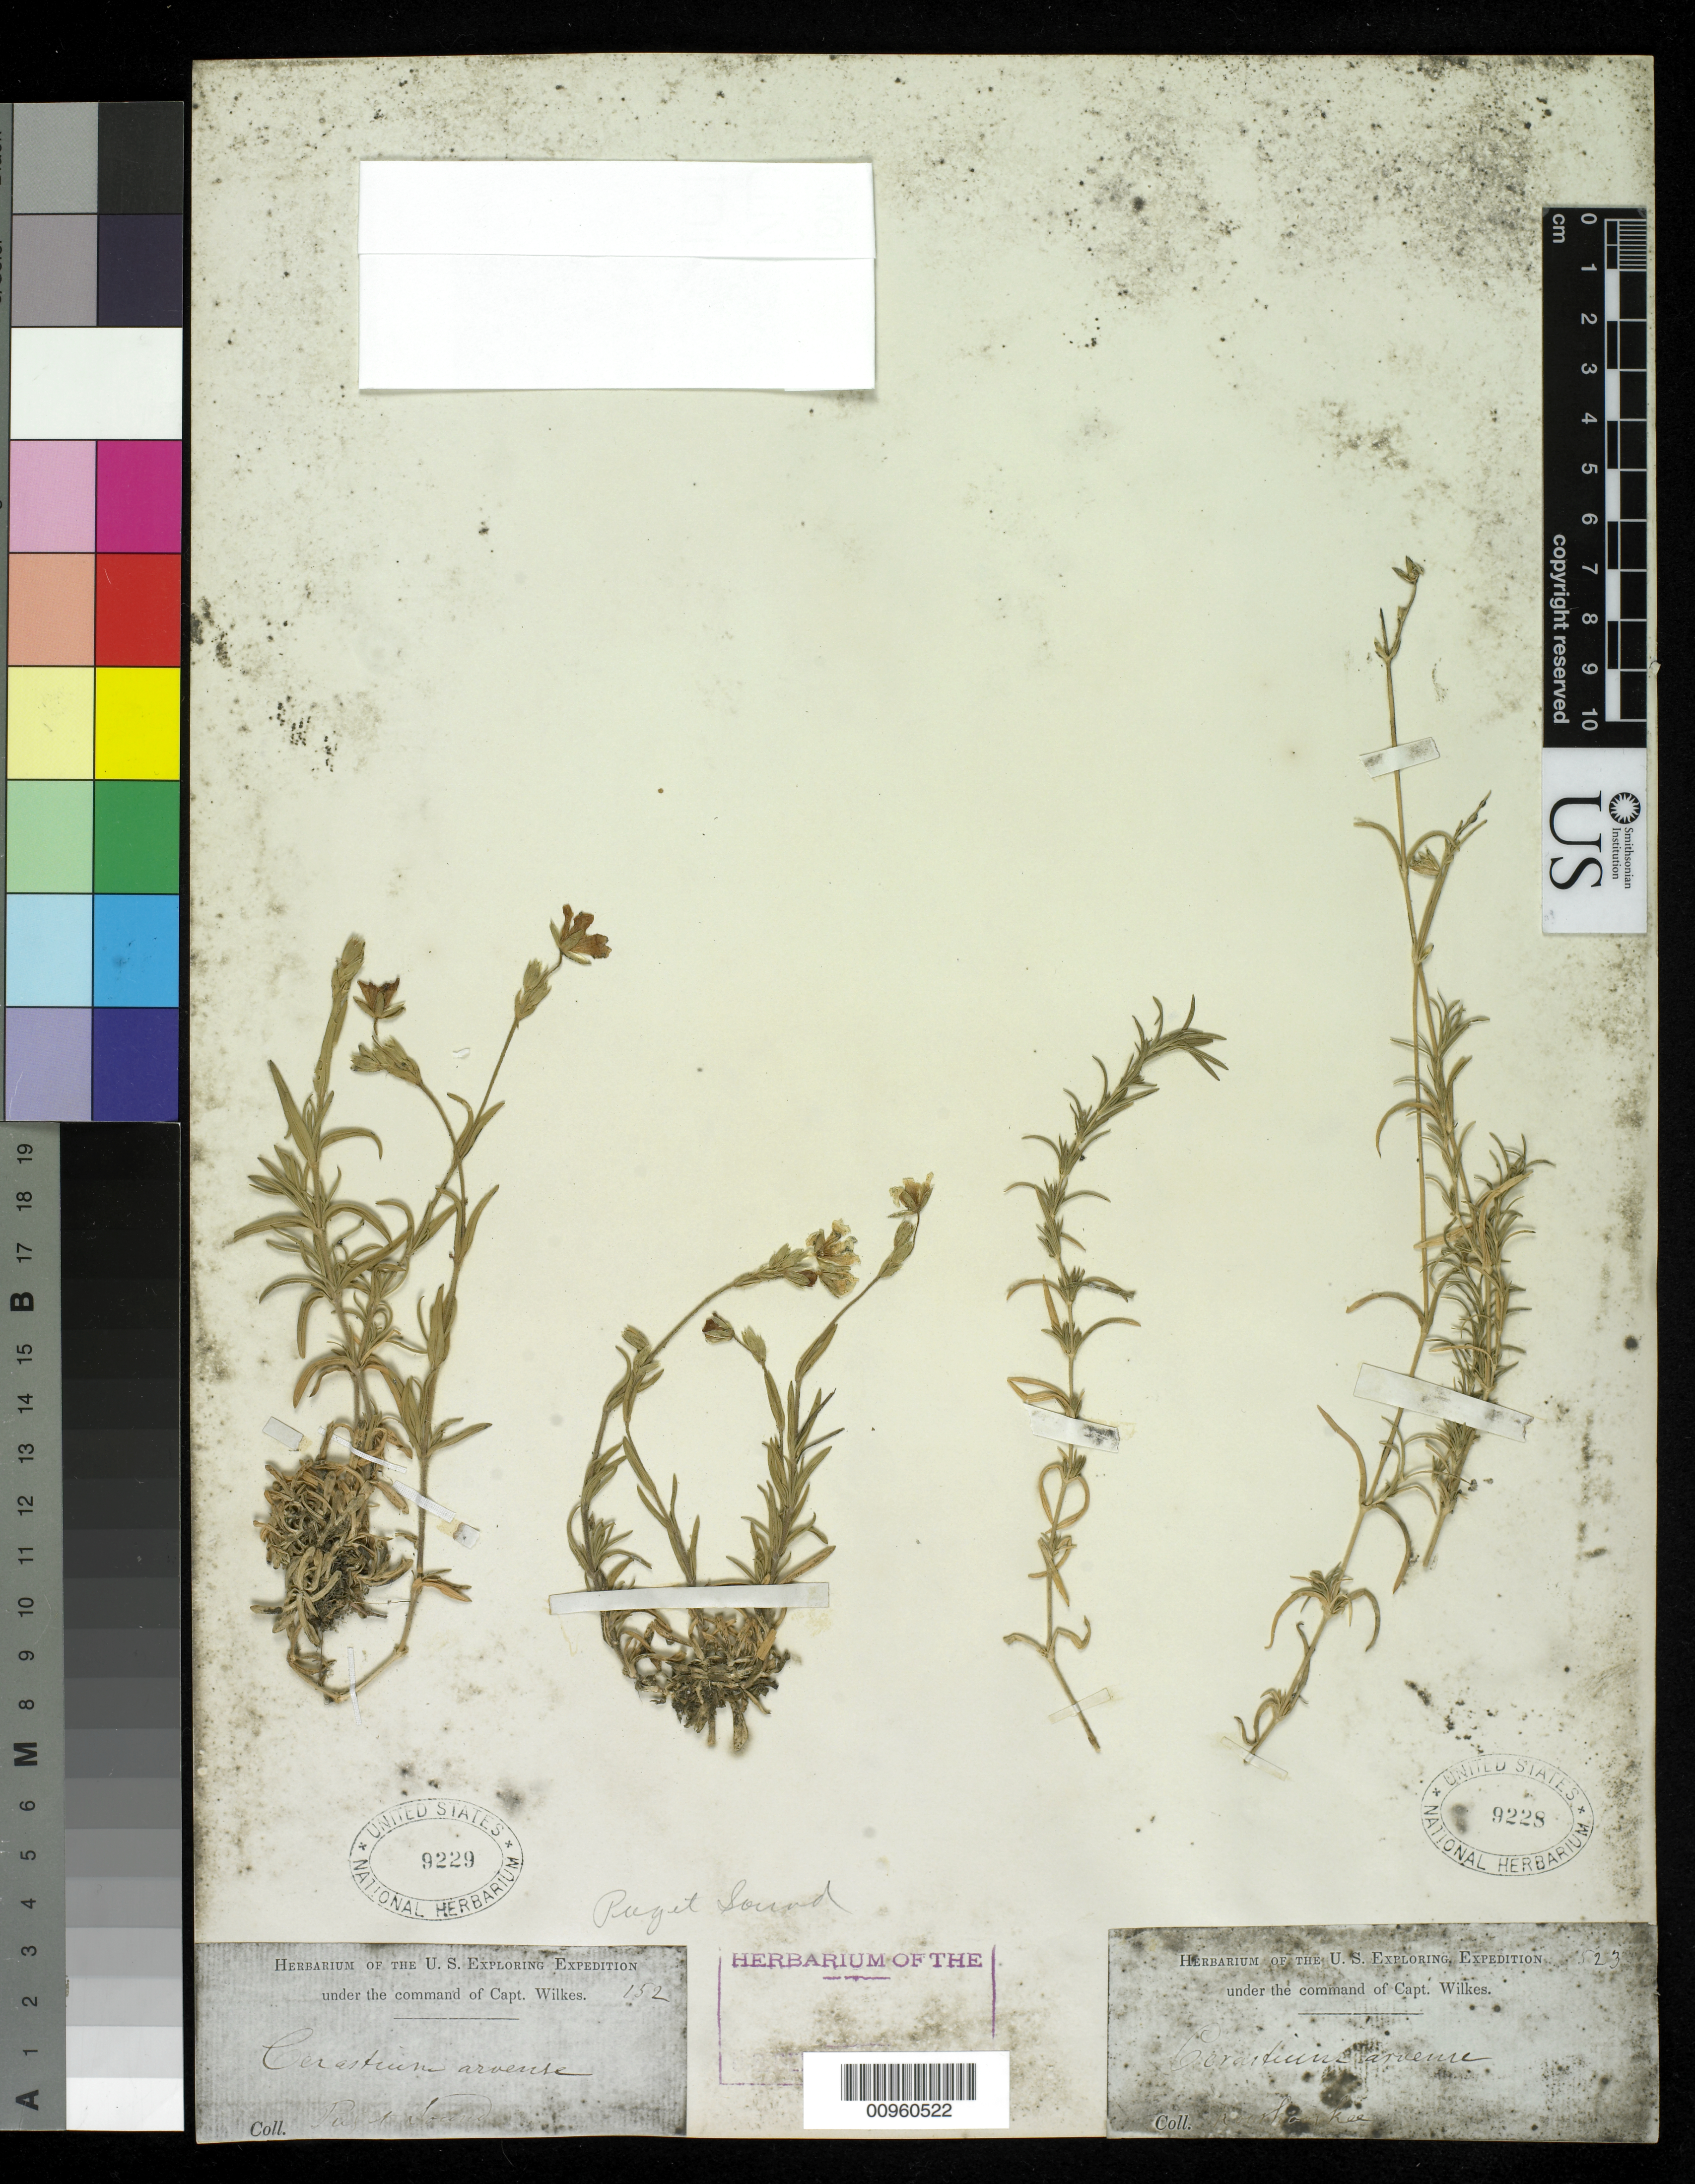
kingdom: Plantae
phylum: Tracheophyta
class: Magnoliopsida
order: Caryophyllales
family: Caryophyllaceae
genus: Cerastium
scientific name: Cerastium arvense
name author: L.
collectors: Wilkes Explor. Exped.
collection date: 1838/1842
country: United States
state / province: Washington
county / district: King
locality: Puget Sound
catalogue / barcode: US 9228